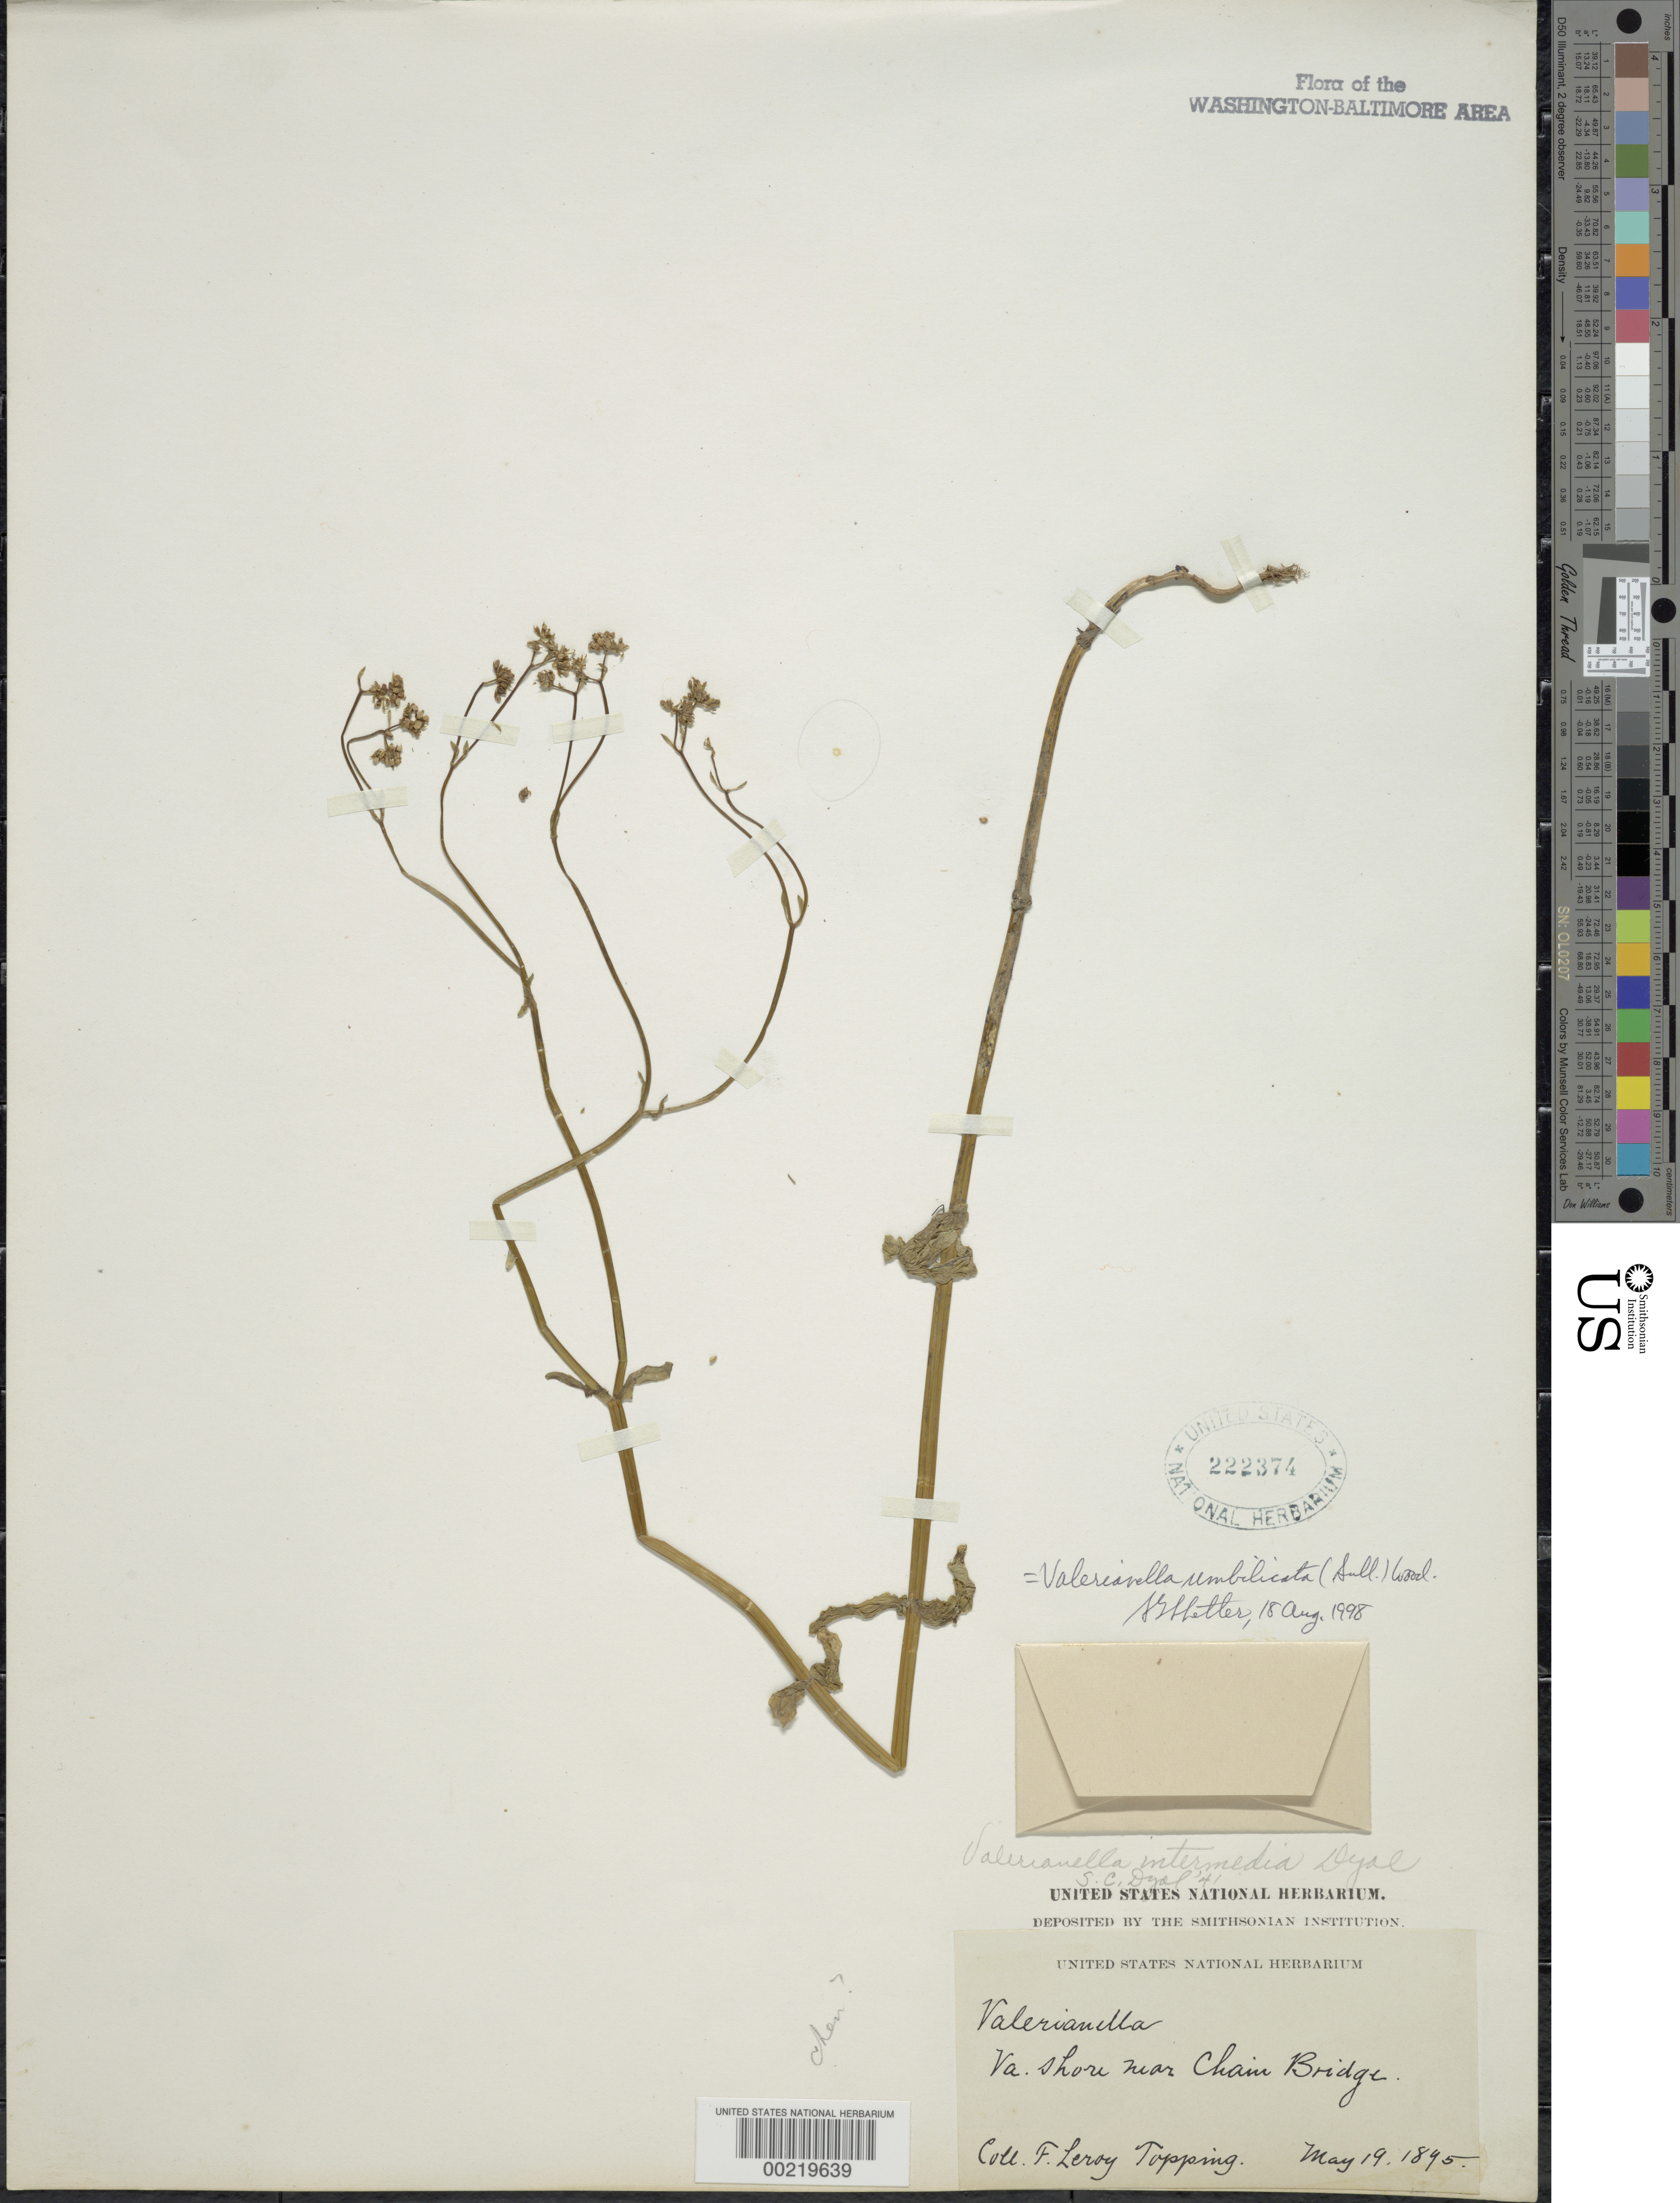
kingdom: Plantae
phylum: Tracheophyta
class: Magnoliopsida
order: Dipsacales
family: Caprifoliaceae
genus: Valerianella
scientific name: Valerianella umbilicata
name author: (Sull.) Alph. Wood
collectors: D. L. Topping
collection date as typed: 19 May 1895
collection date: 1895-05-19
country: United States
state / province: Virginia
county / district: Fairfax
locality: Near Chain Bridge C. and O. Canal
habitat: Shore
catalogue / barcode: US 222374